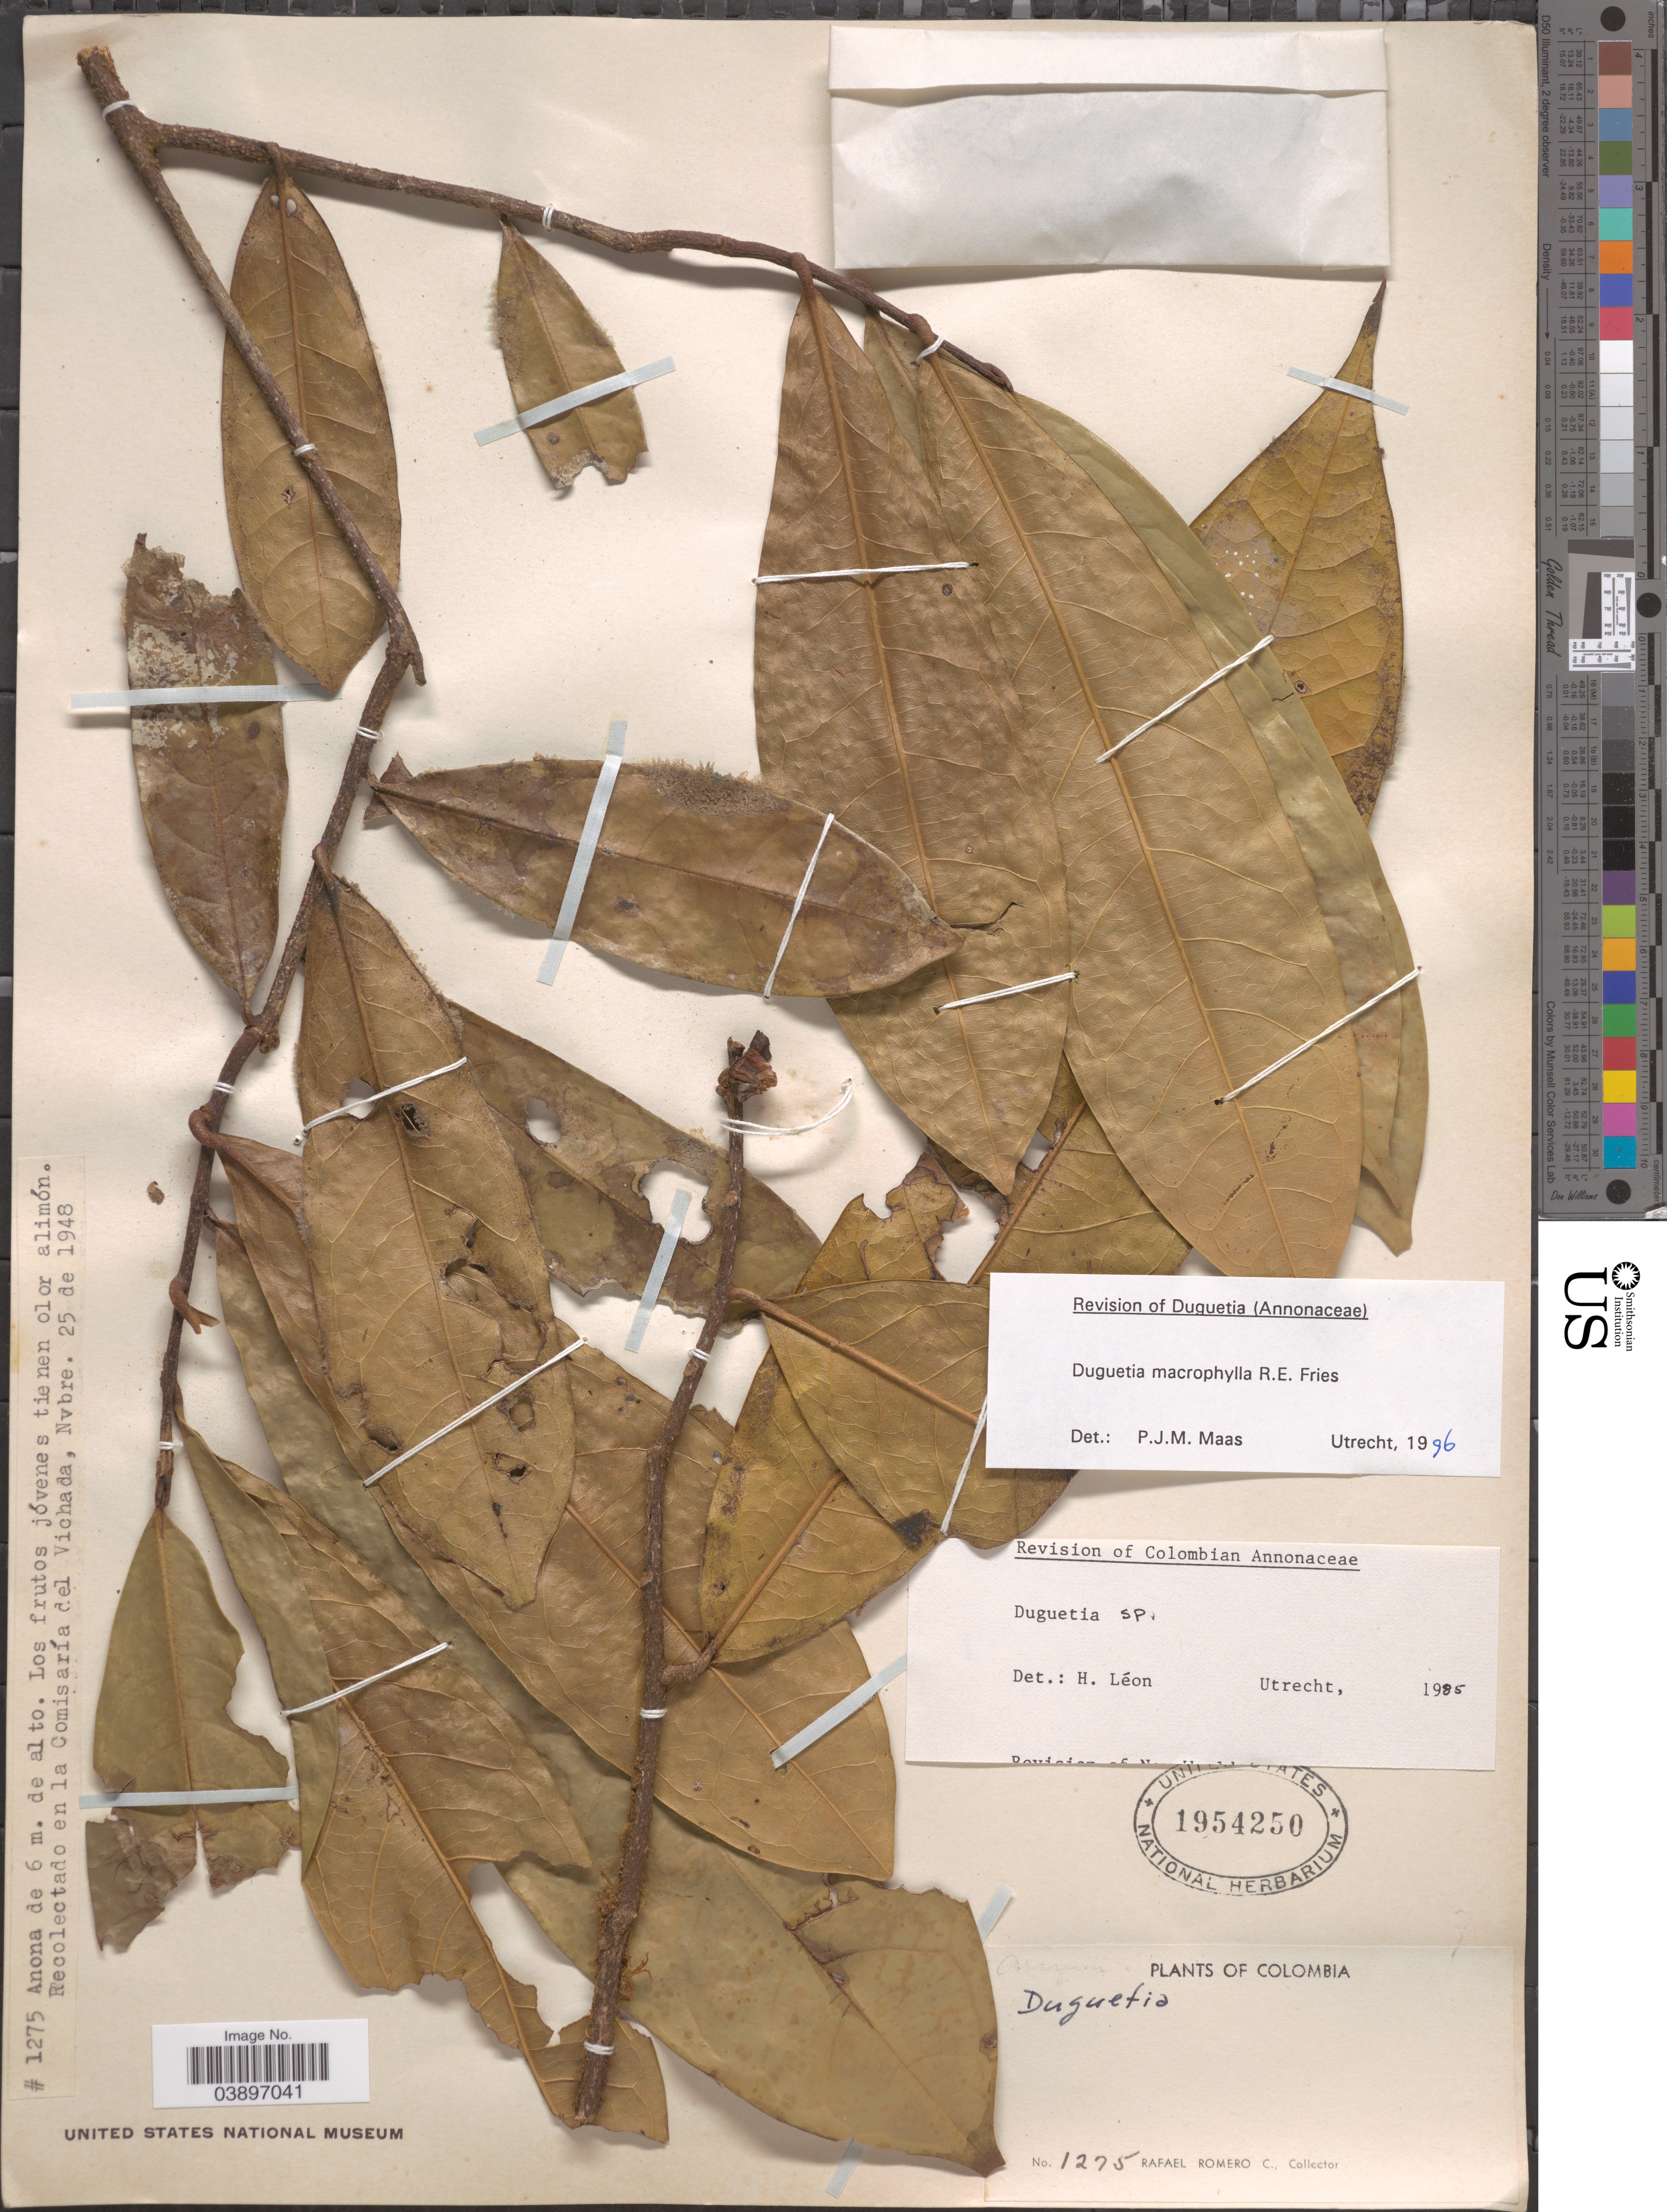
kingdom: Plantae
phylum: Tracheophyta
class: Magnoliopsida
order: Magnoliales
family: Annonaceae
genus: Duguetia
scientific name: Duguetia macrophylla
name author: R.E. Fr.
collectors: R. Romero Castañeda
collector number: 1275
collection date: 1948-11-25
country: Colombia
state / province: Vichada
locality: En la Comisaría dl Vichada.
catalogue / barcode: US 1954250